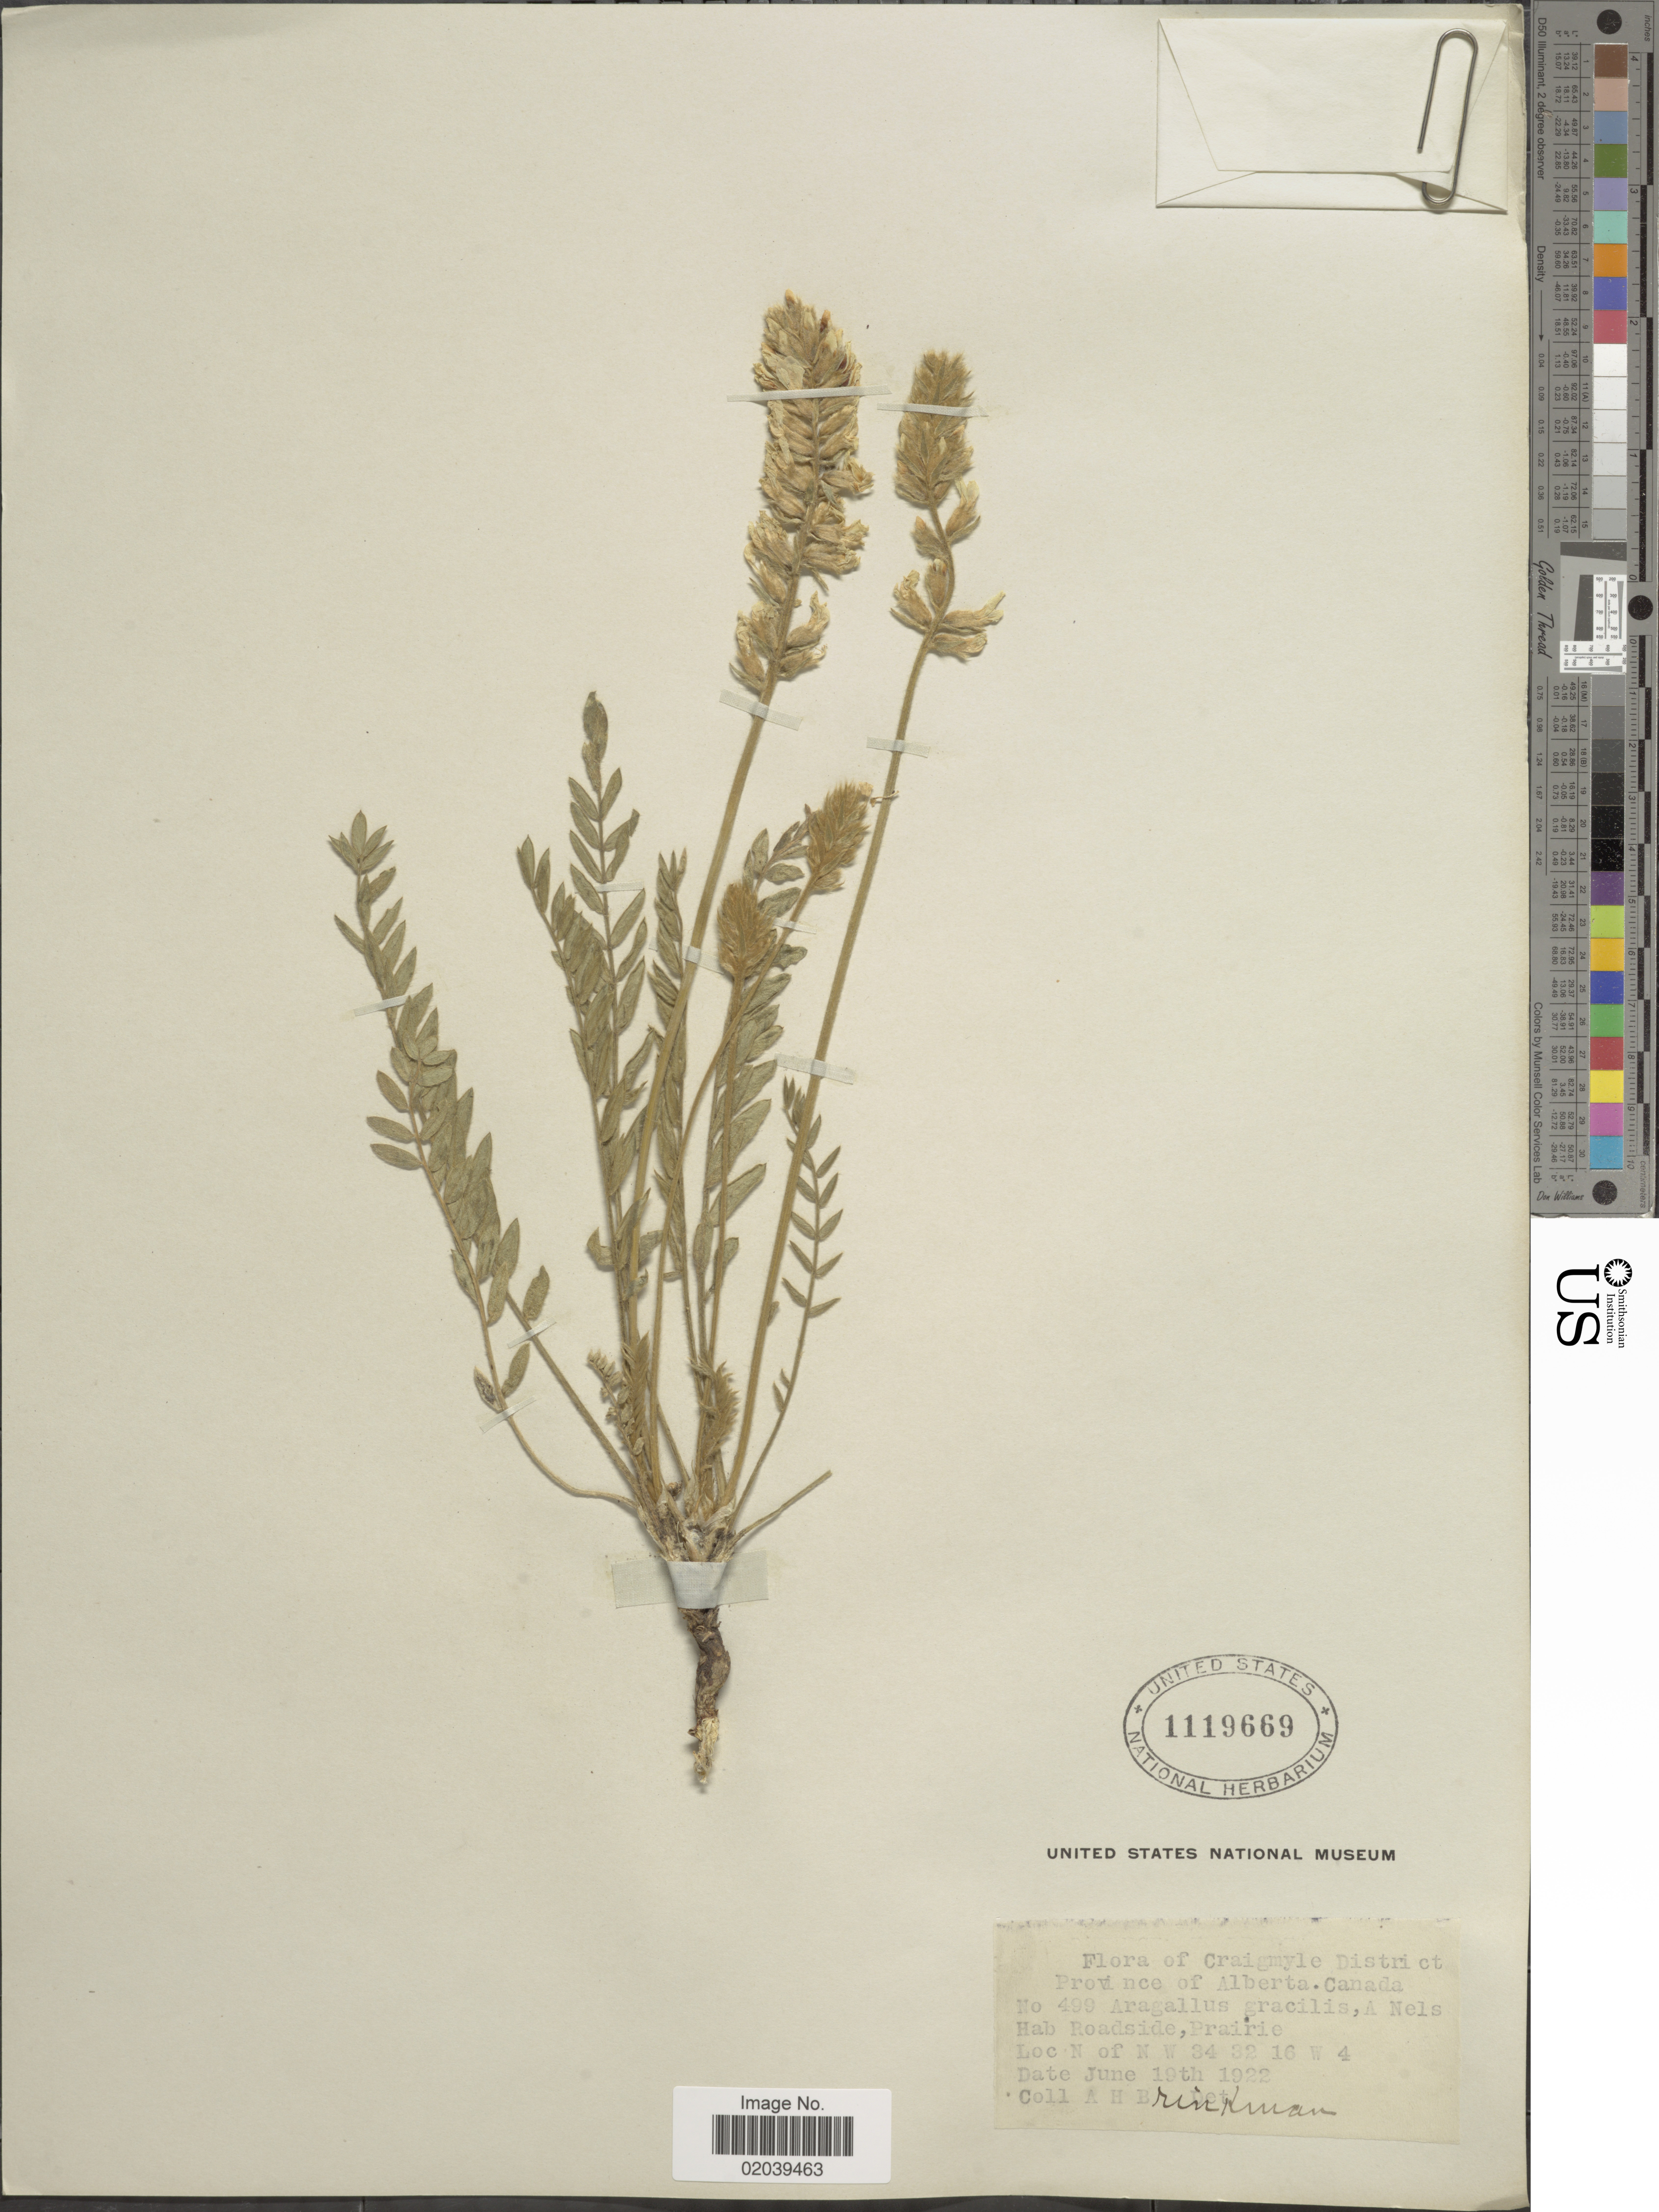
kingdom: Plantae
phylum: Tracheophyta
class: Magnoliopsida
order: Fabales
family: Fabaceae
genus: Oxytropis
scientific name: Oxytropis campestris var. gracilis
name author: (A. Nelson) Barneby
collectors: A. Brinkman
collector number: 499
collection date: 1922-06-19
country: Canada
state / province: Alberta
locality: Craigmyle District. N of N W 34 32 16 W 4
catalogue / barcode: US 1119669